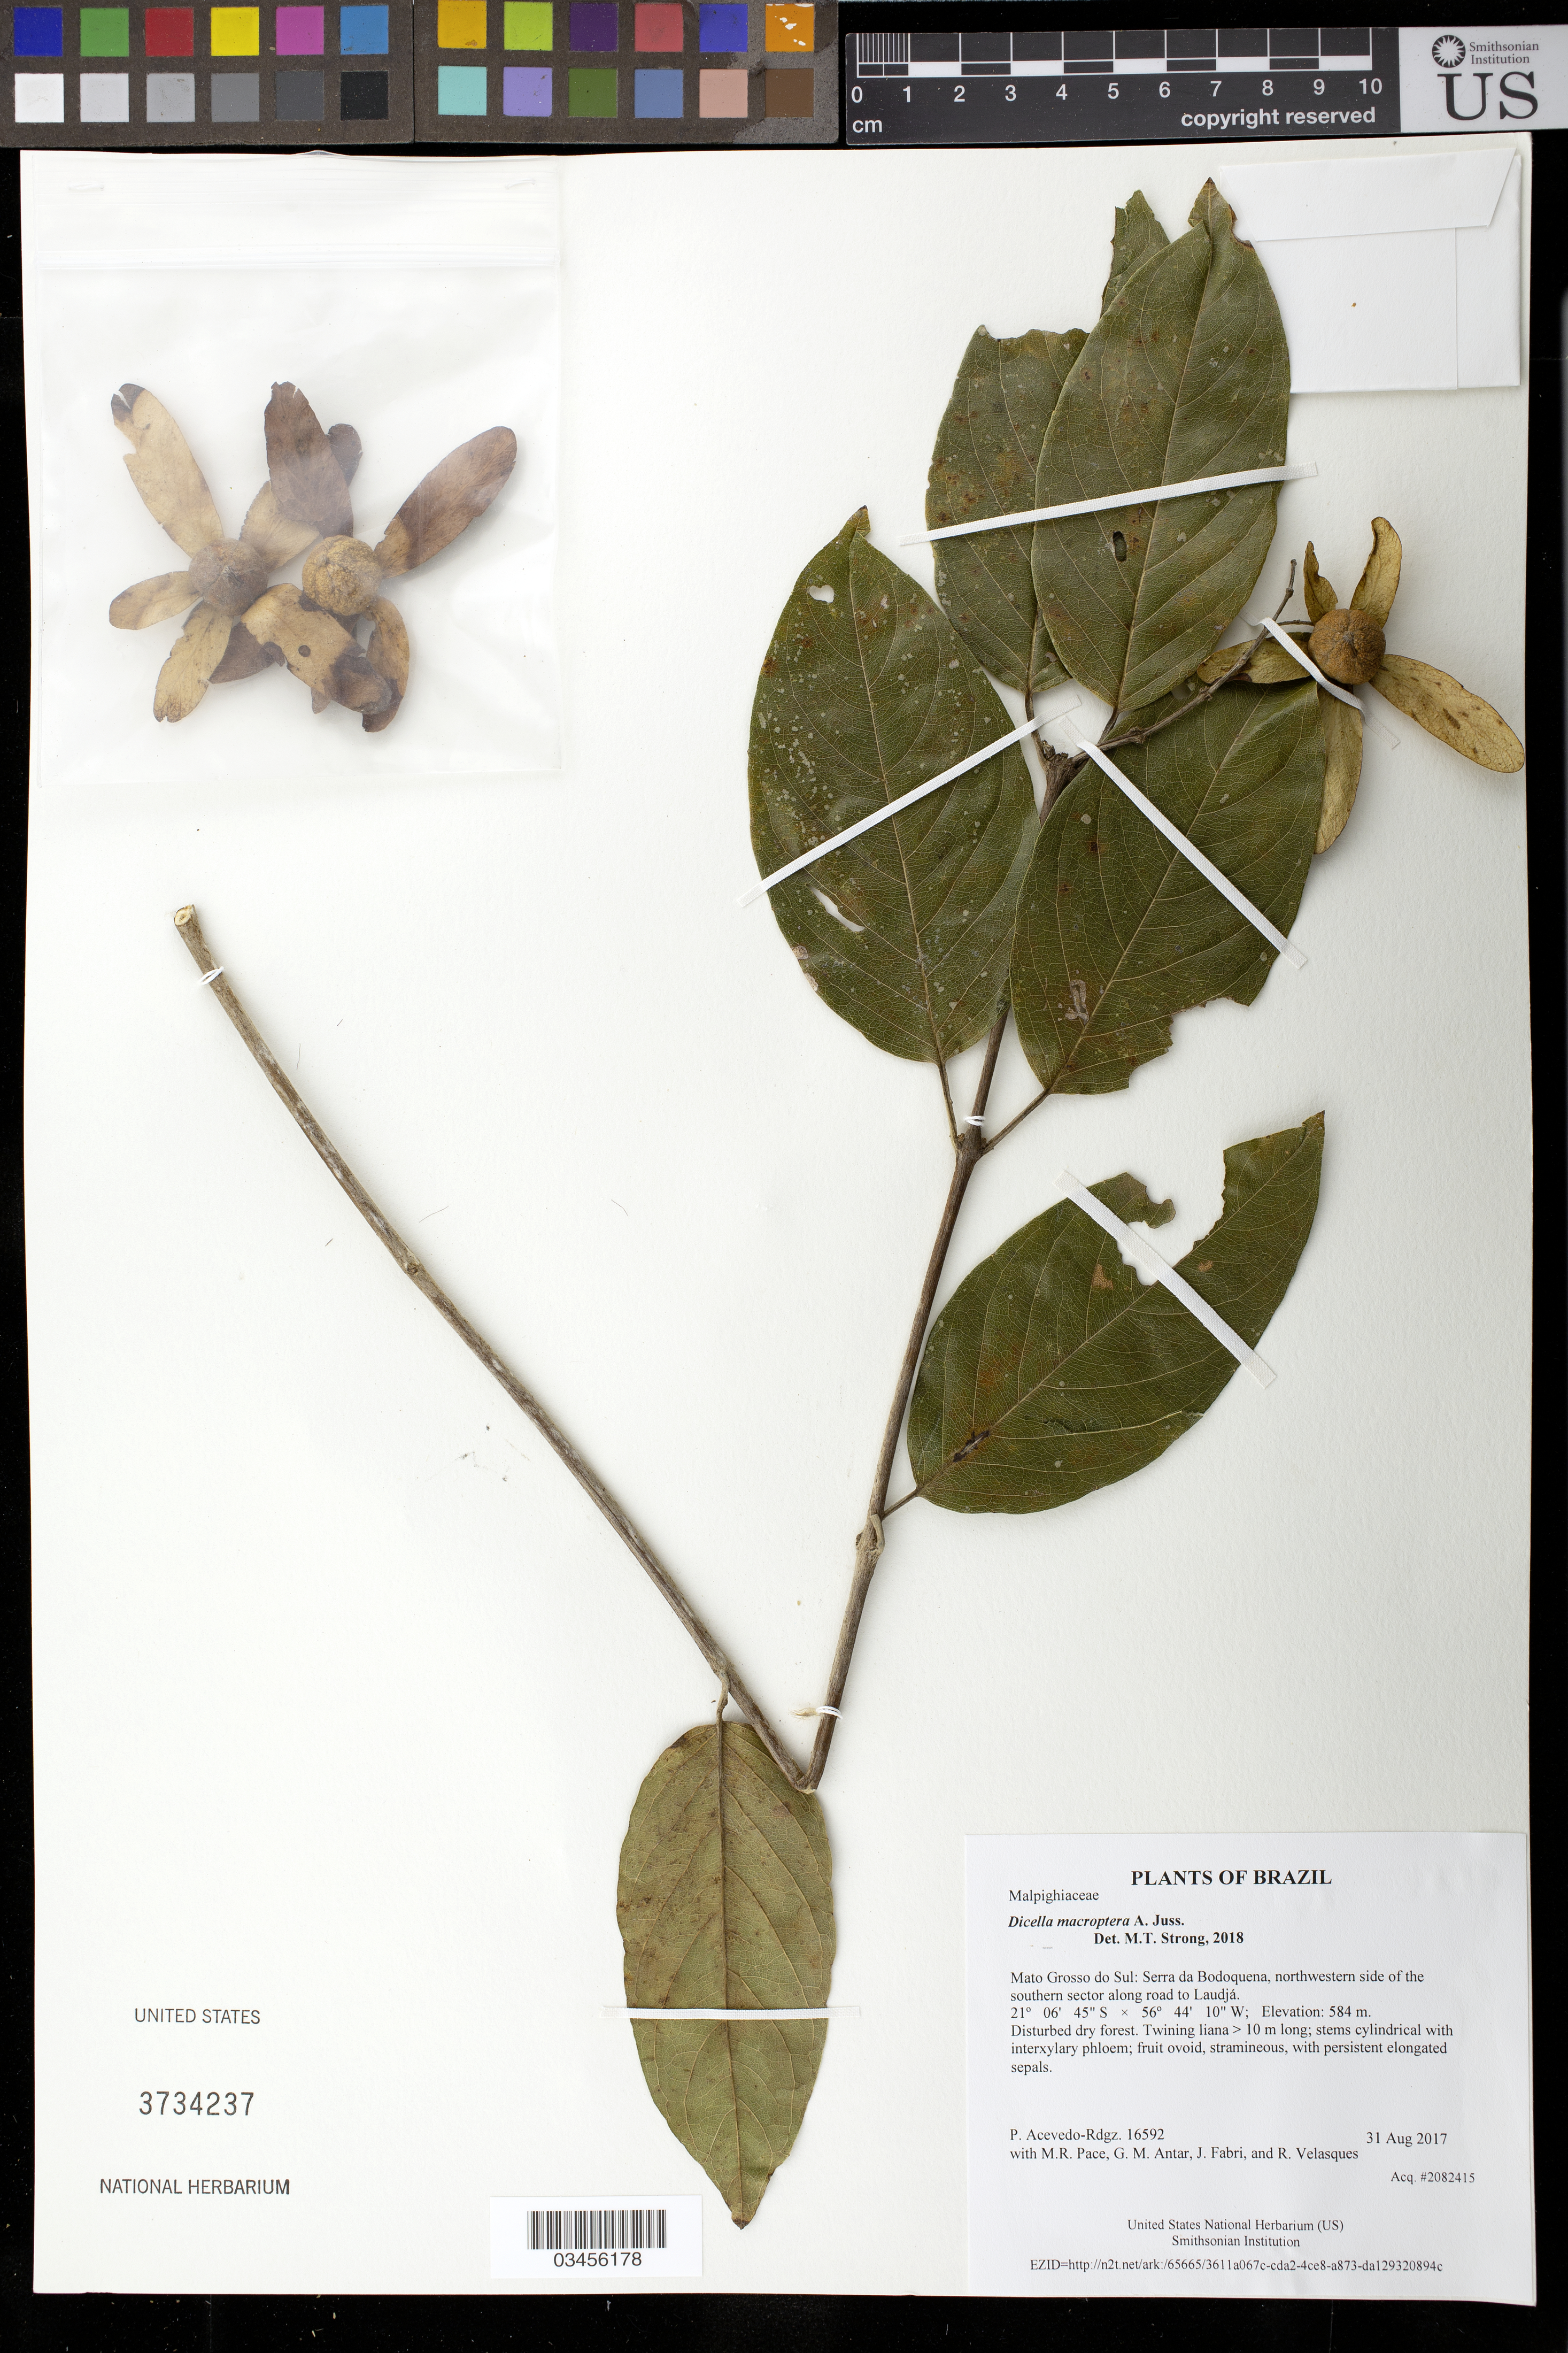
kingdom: Plantae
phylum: Tracheophyta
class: Magnoliopsida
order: Malpighiales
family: Malpighiaceae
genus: Dicella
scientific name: Dicella macroptera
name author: A. Juss.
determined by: Strong, Mark T., (BOT), Smithsonian Institution - National Museum of Natural History (UNITED STATES)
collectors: P. Acevedo-Rodr., M. R. Pace, G. M. Antar, J. Fabri & R. Velasques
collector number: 16592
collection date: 2017-08-31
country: Brazil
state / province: Mato Grosso do Sul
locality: Serra da Bodoquena, northwestern side of the southern sector along road to Laudjá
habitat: Disturbed dry forest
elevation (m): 584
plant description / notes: US, NY, MO, K, RB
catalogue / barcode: US 3734237